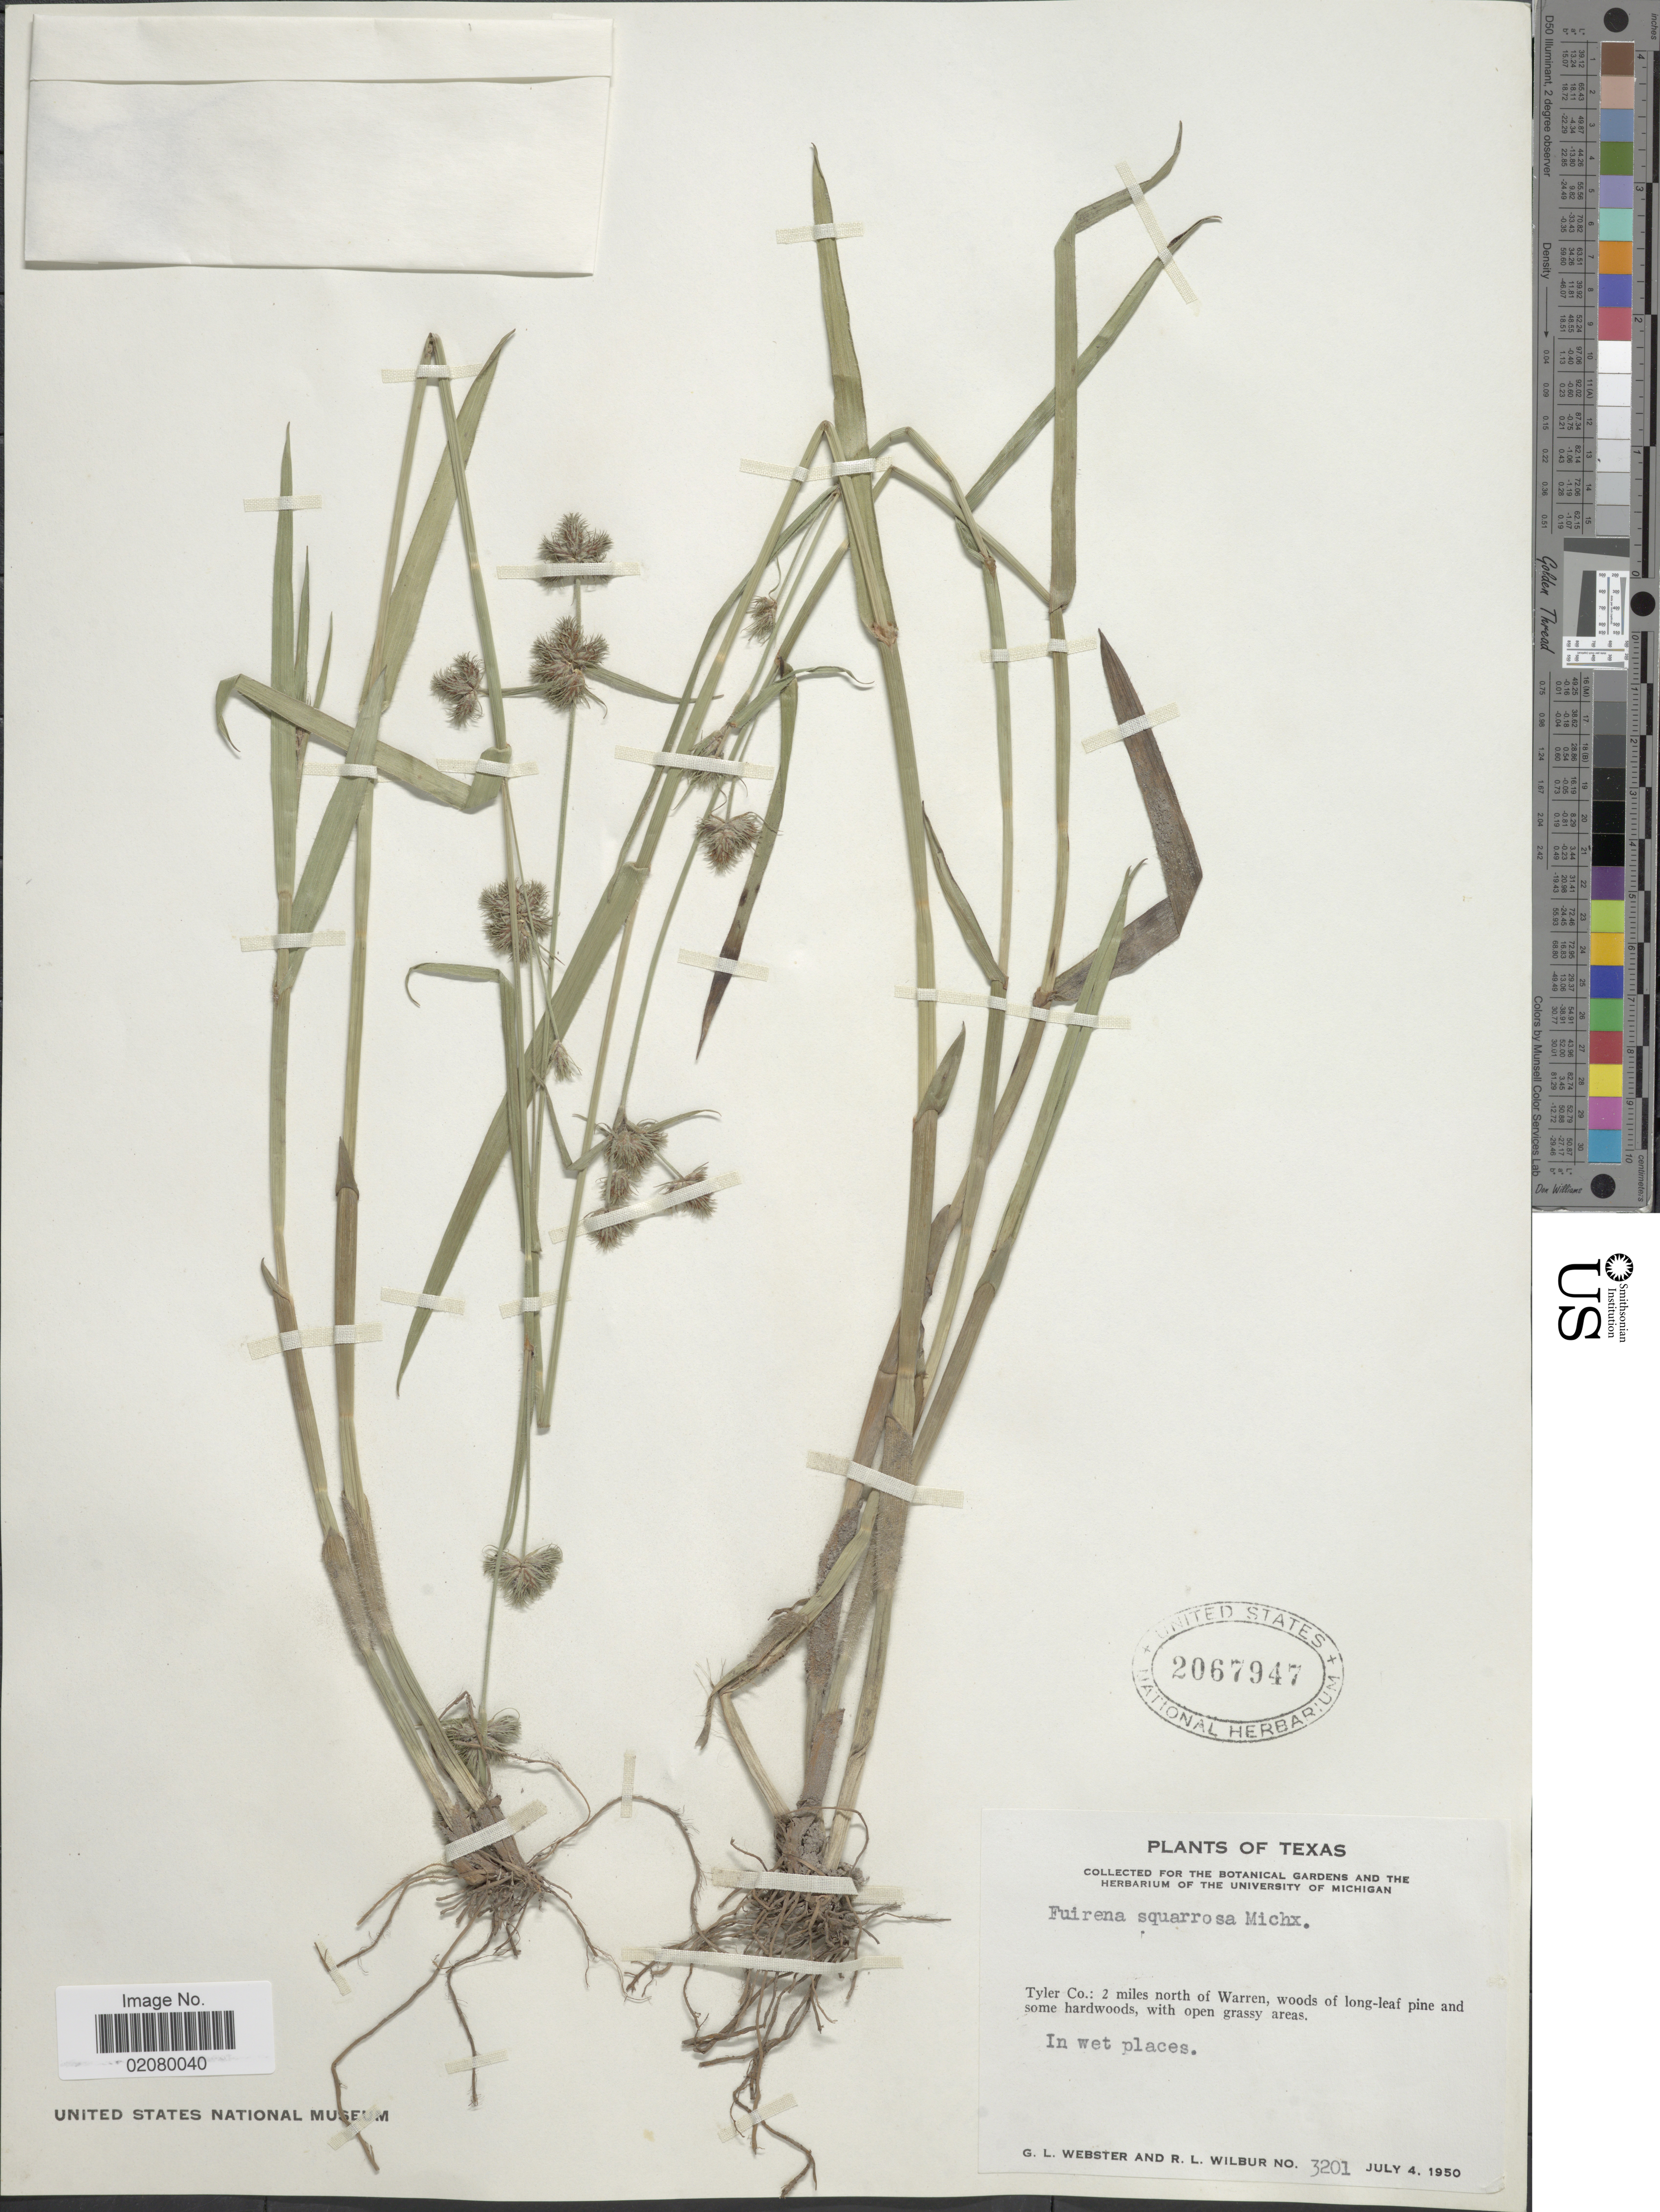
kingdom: Plantae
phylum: Tracheophyta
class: Liliopsida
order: Poales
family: Cyperaceae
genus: Fuirena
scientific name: Fuirena squarrosa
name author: Michx.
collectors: G. L. Webster & R. L. Wilbur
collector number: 3201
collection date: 1950-07-04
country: United States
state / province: Texas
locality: Tyler Co.: 2 miles north of Warren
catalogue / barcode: US 2067947